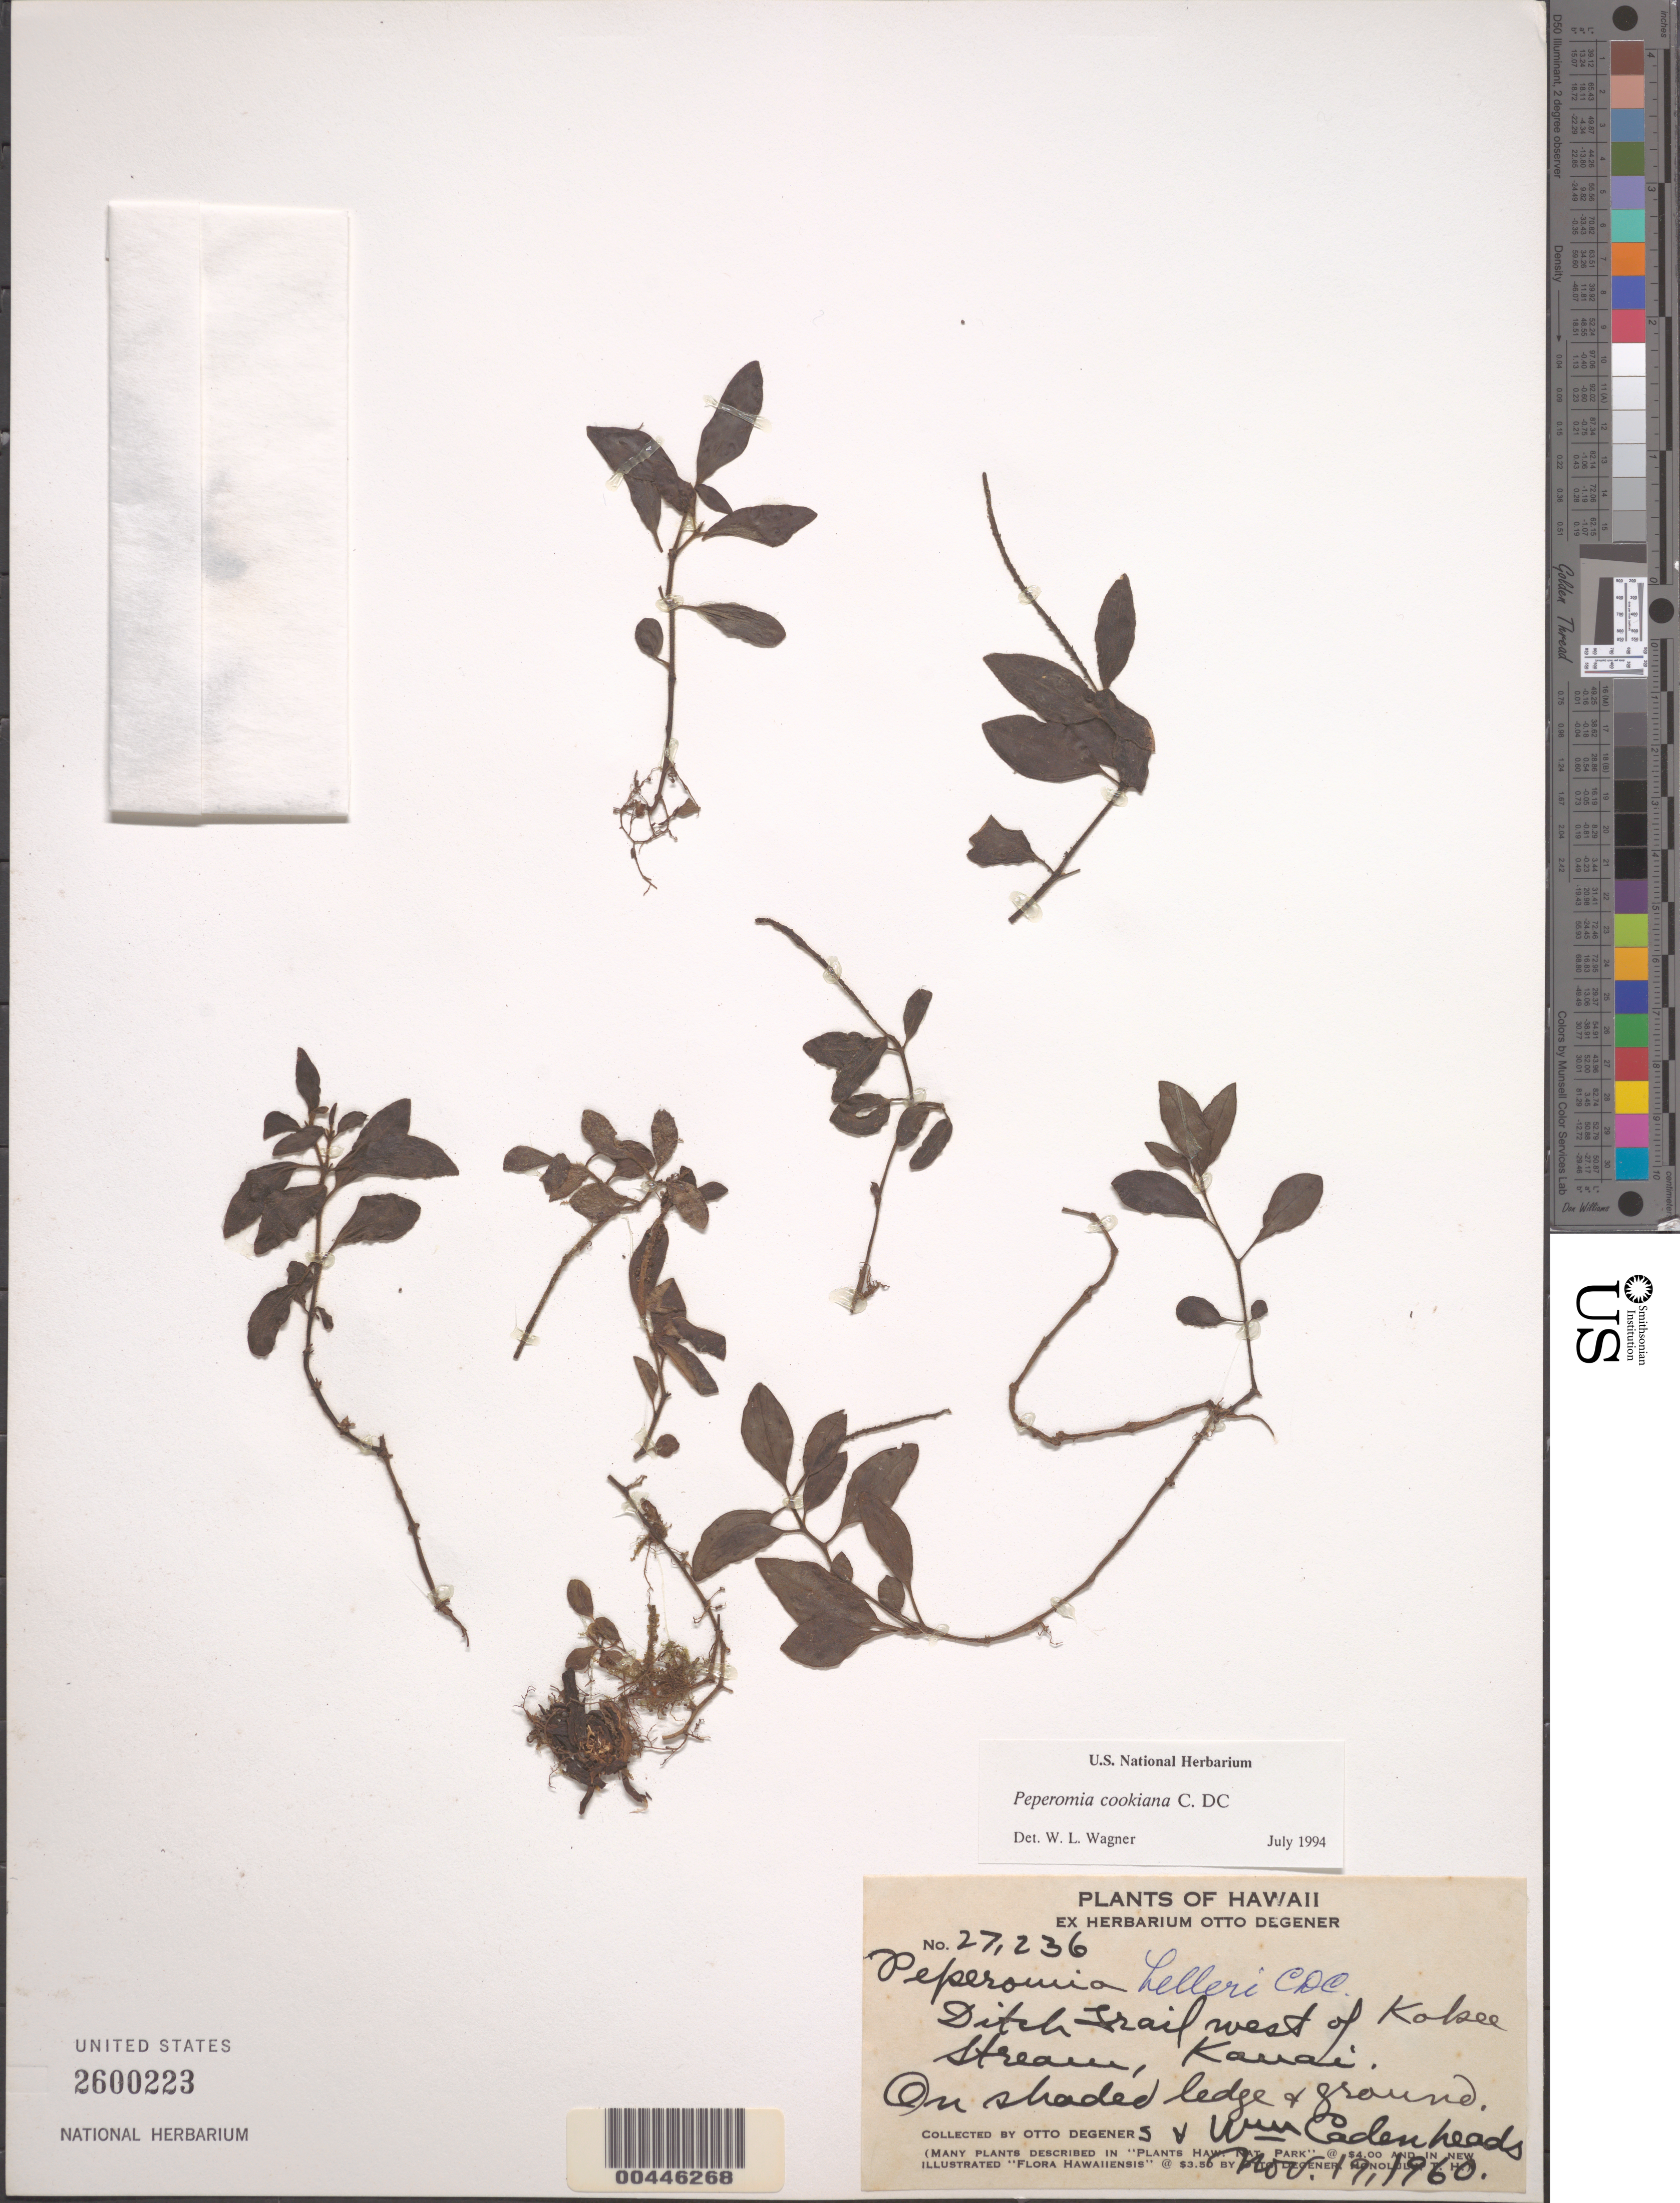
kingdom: Plantae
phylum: Tracheophyta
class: Magnoliopsida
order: Piperales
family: Piperaceae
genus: Peperomia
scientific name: Peperomia cookiana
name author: C. DC.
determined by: Wagner, W. L., (BOT), Smithsonian Institution - National Museum of Natural History (UNITED STATES)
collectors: O. Degener, I. Degener & W. Cadenheads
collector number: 27236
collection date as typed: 19 Nov 1960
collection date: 1960-11-19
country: United States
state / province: Hawaii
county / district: Kauai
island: Kaua'i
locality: Ditch Trail W of Kokee Stream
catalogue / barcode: US 2600223